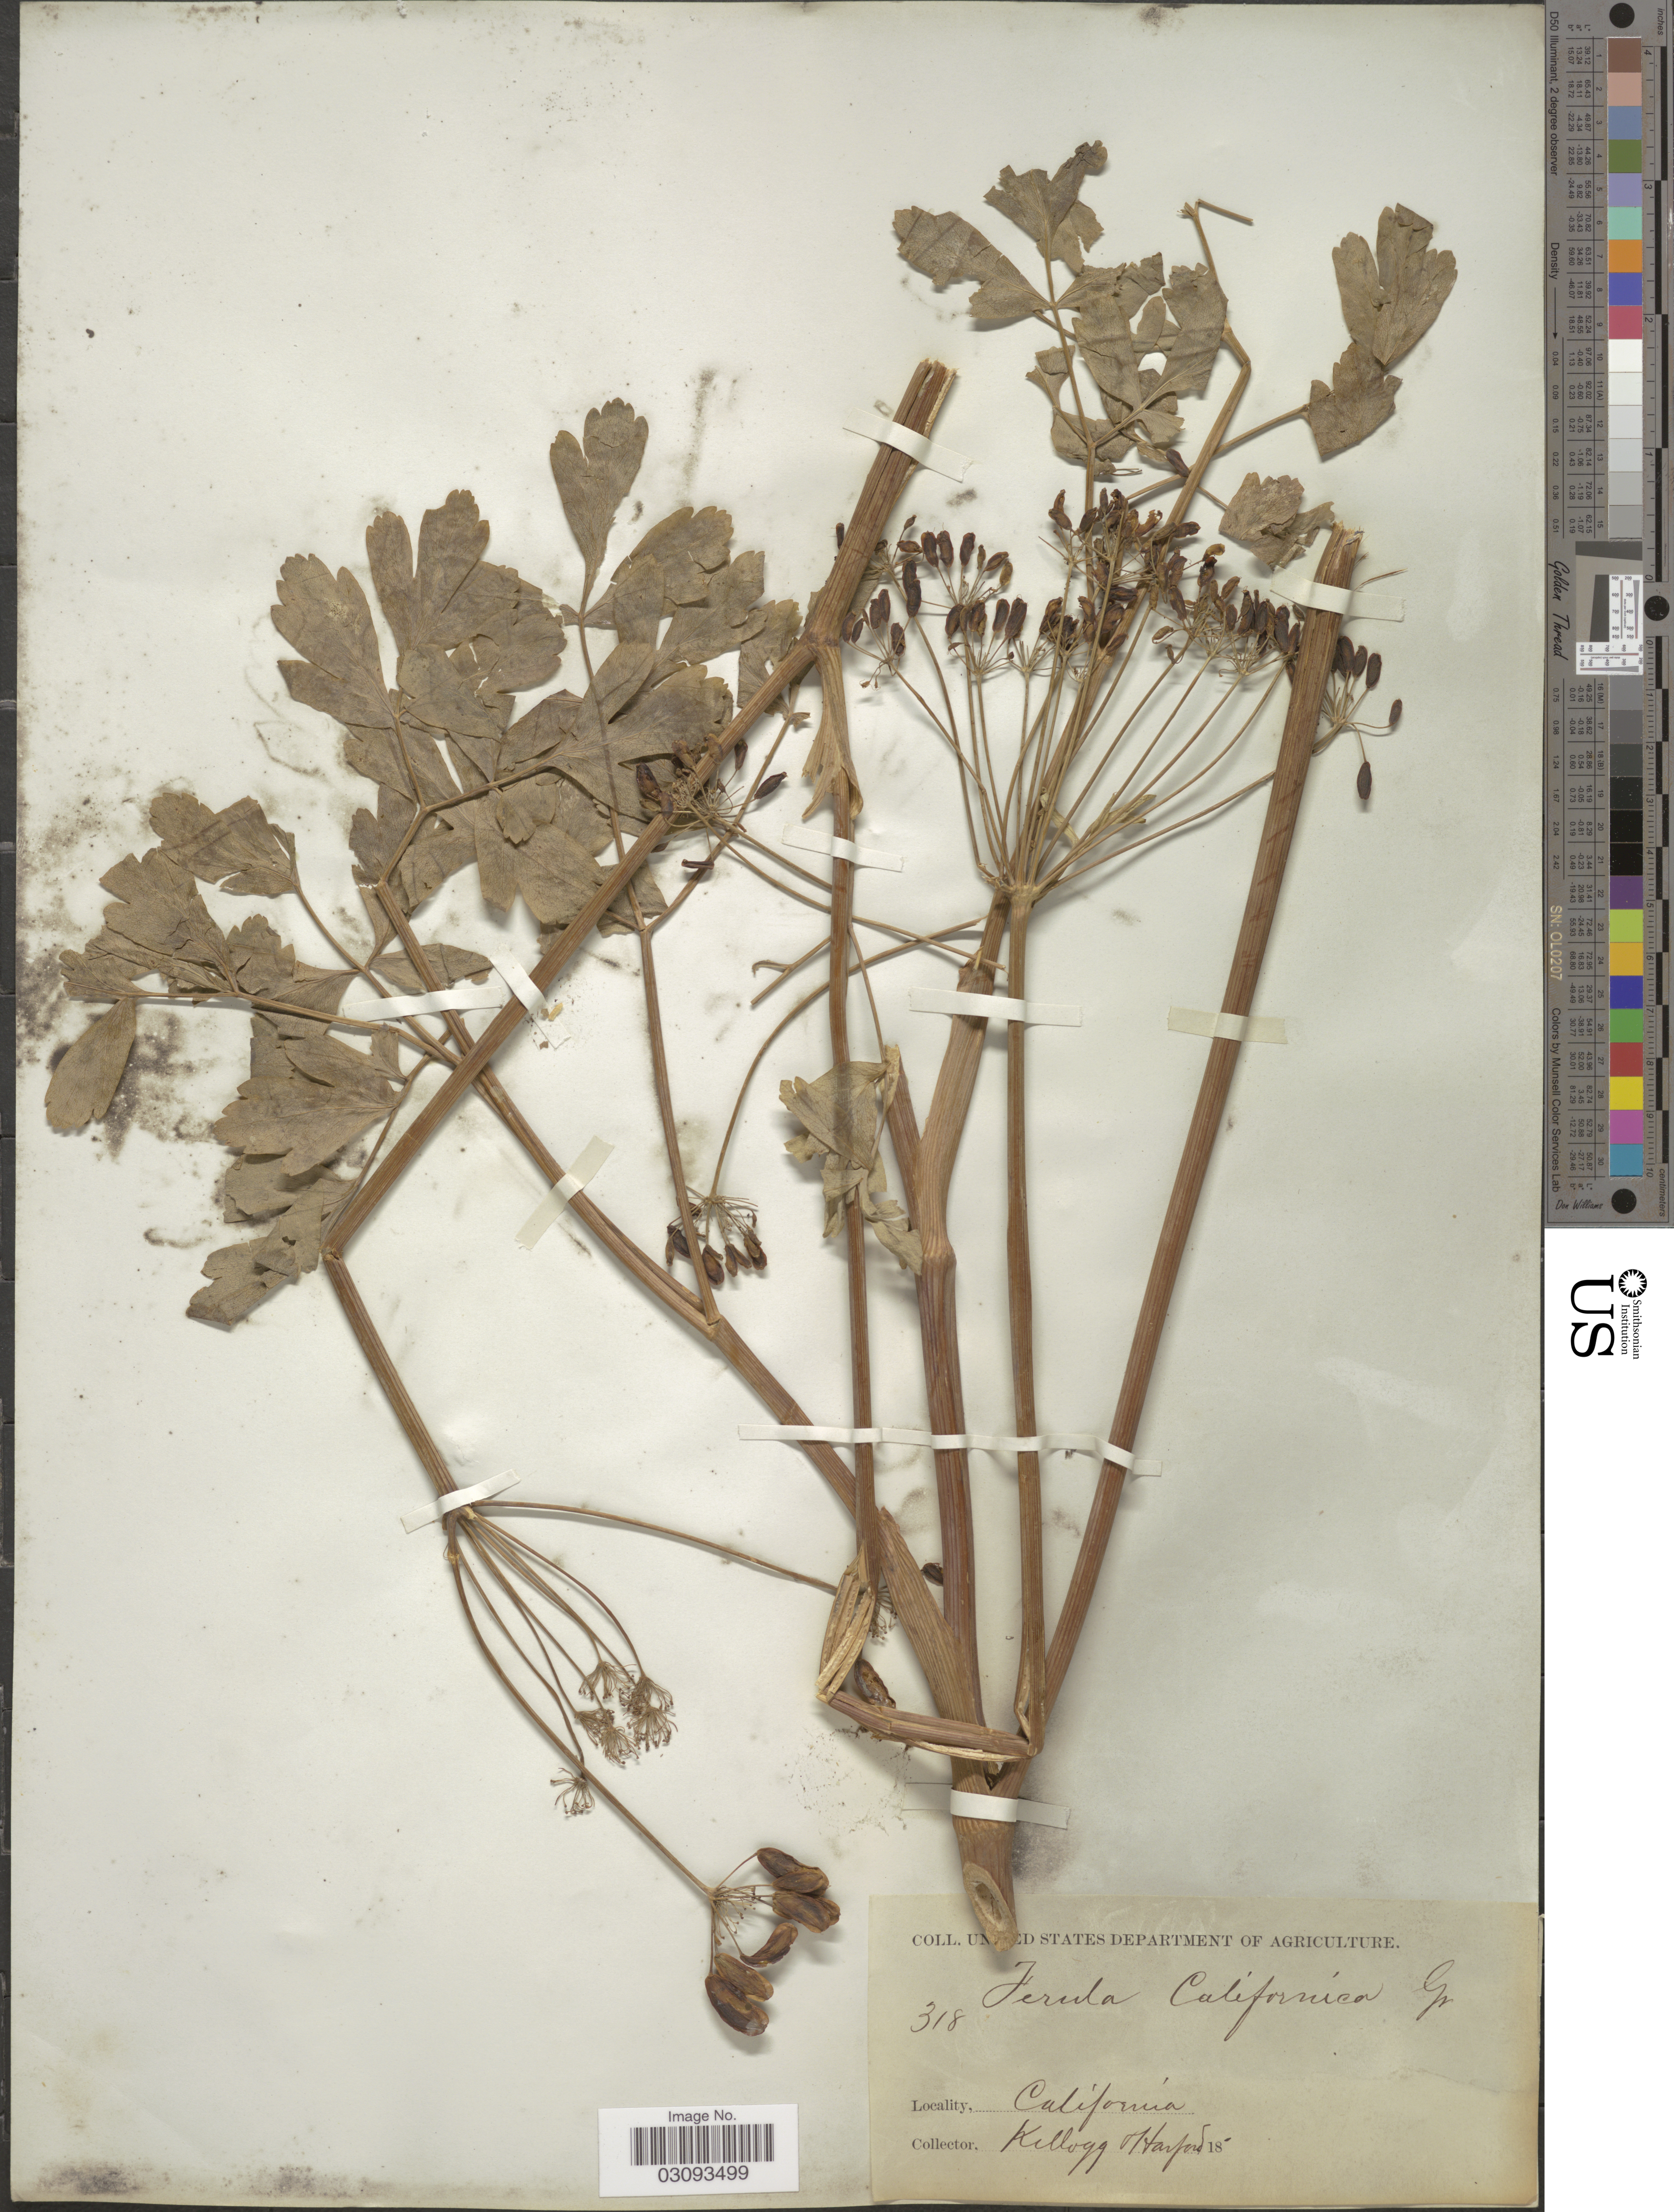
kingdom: Plantae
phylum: Tracheophyta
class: Magnoliopsida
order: Apiales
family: Apiaceae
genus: Lomatium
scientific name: Lomatium californicum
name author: (Nutt.) Mathias & Constance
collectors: -- Kellogg & Harford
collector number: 318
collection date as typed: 18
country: United States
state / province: California